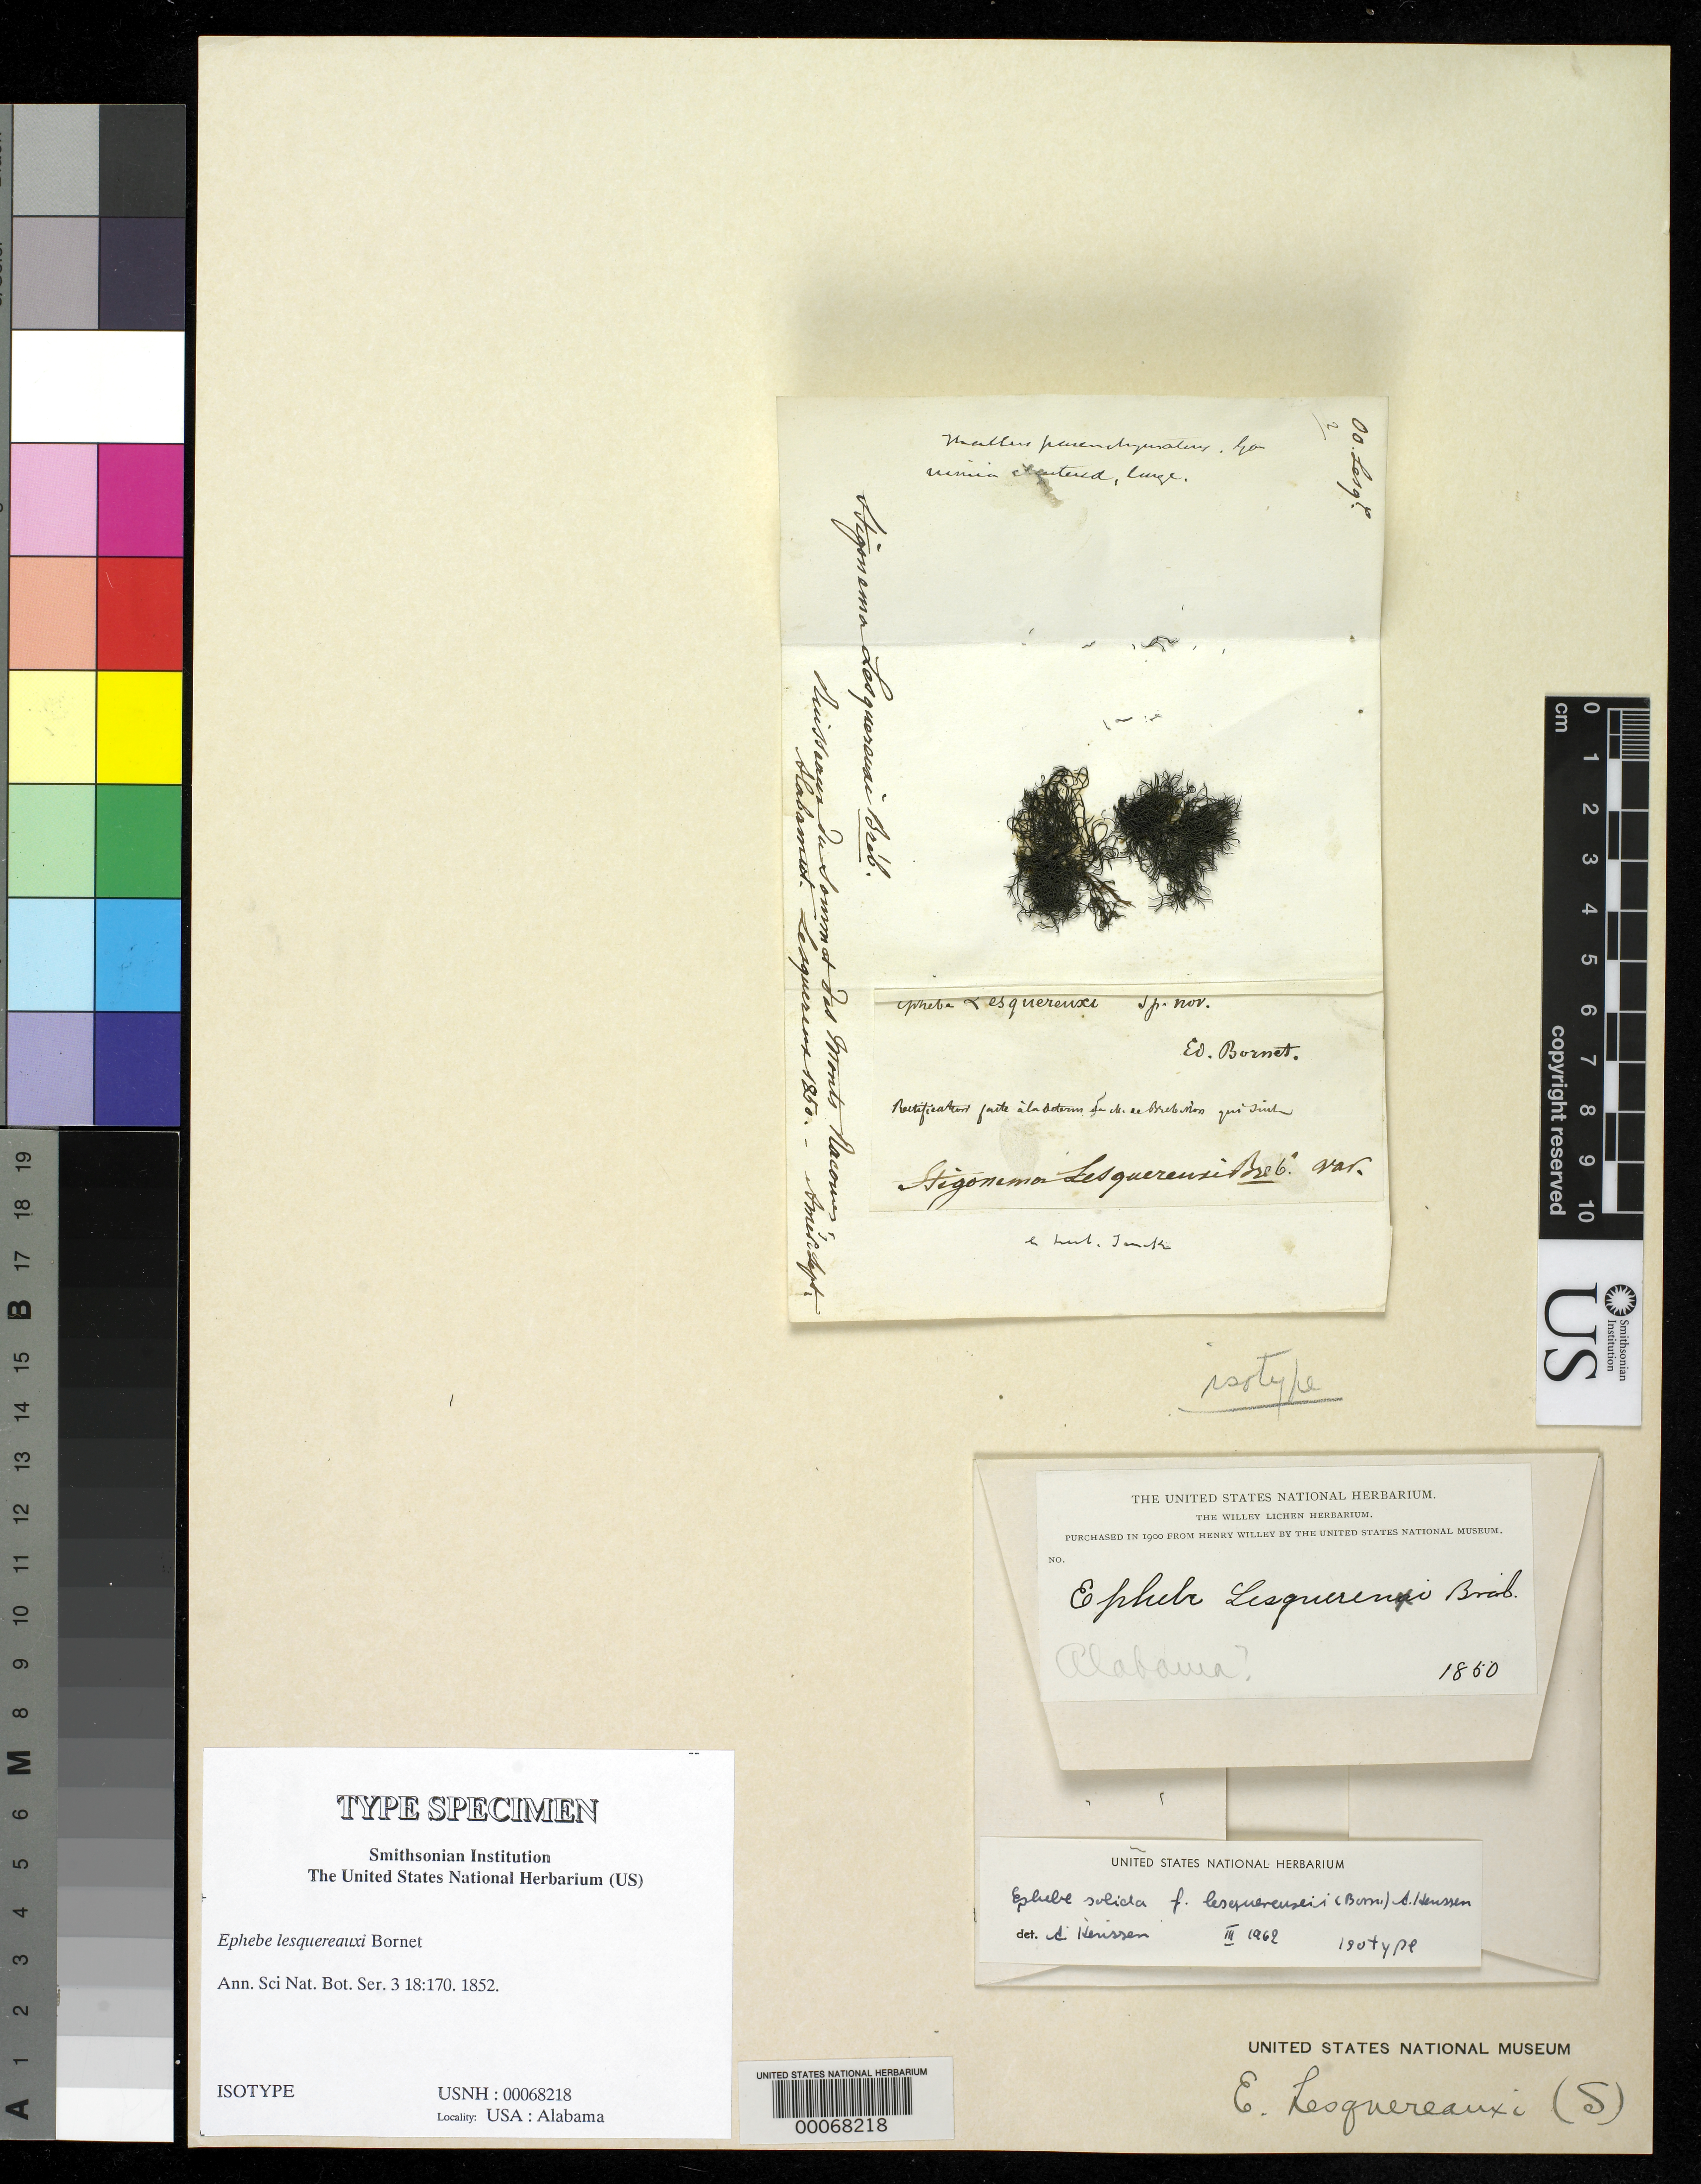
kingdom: Fungi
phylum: Ascomycota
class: Lichinomycetes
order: Lichinales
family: Lichinaceae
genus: Ephebe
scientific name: Ephebe lesquereauxi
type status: Isotype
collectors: C. L. Lesquereux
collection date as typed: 1850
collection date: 1850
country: United States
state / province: Alabama